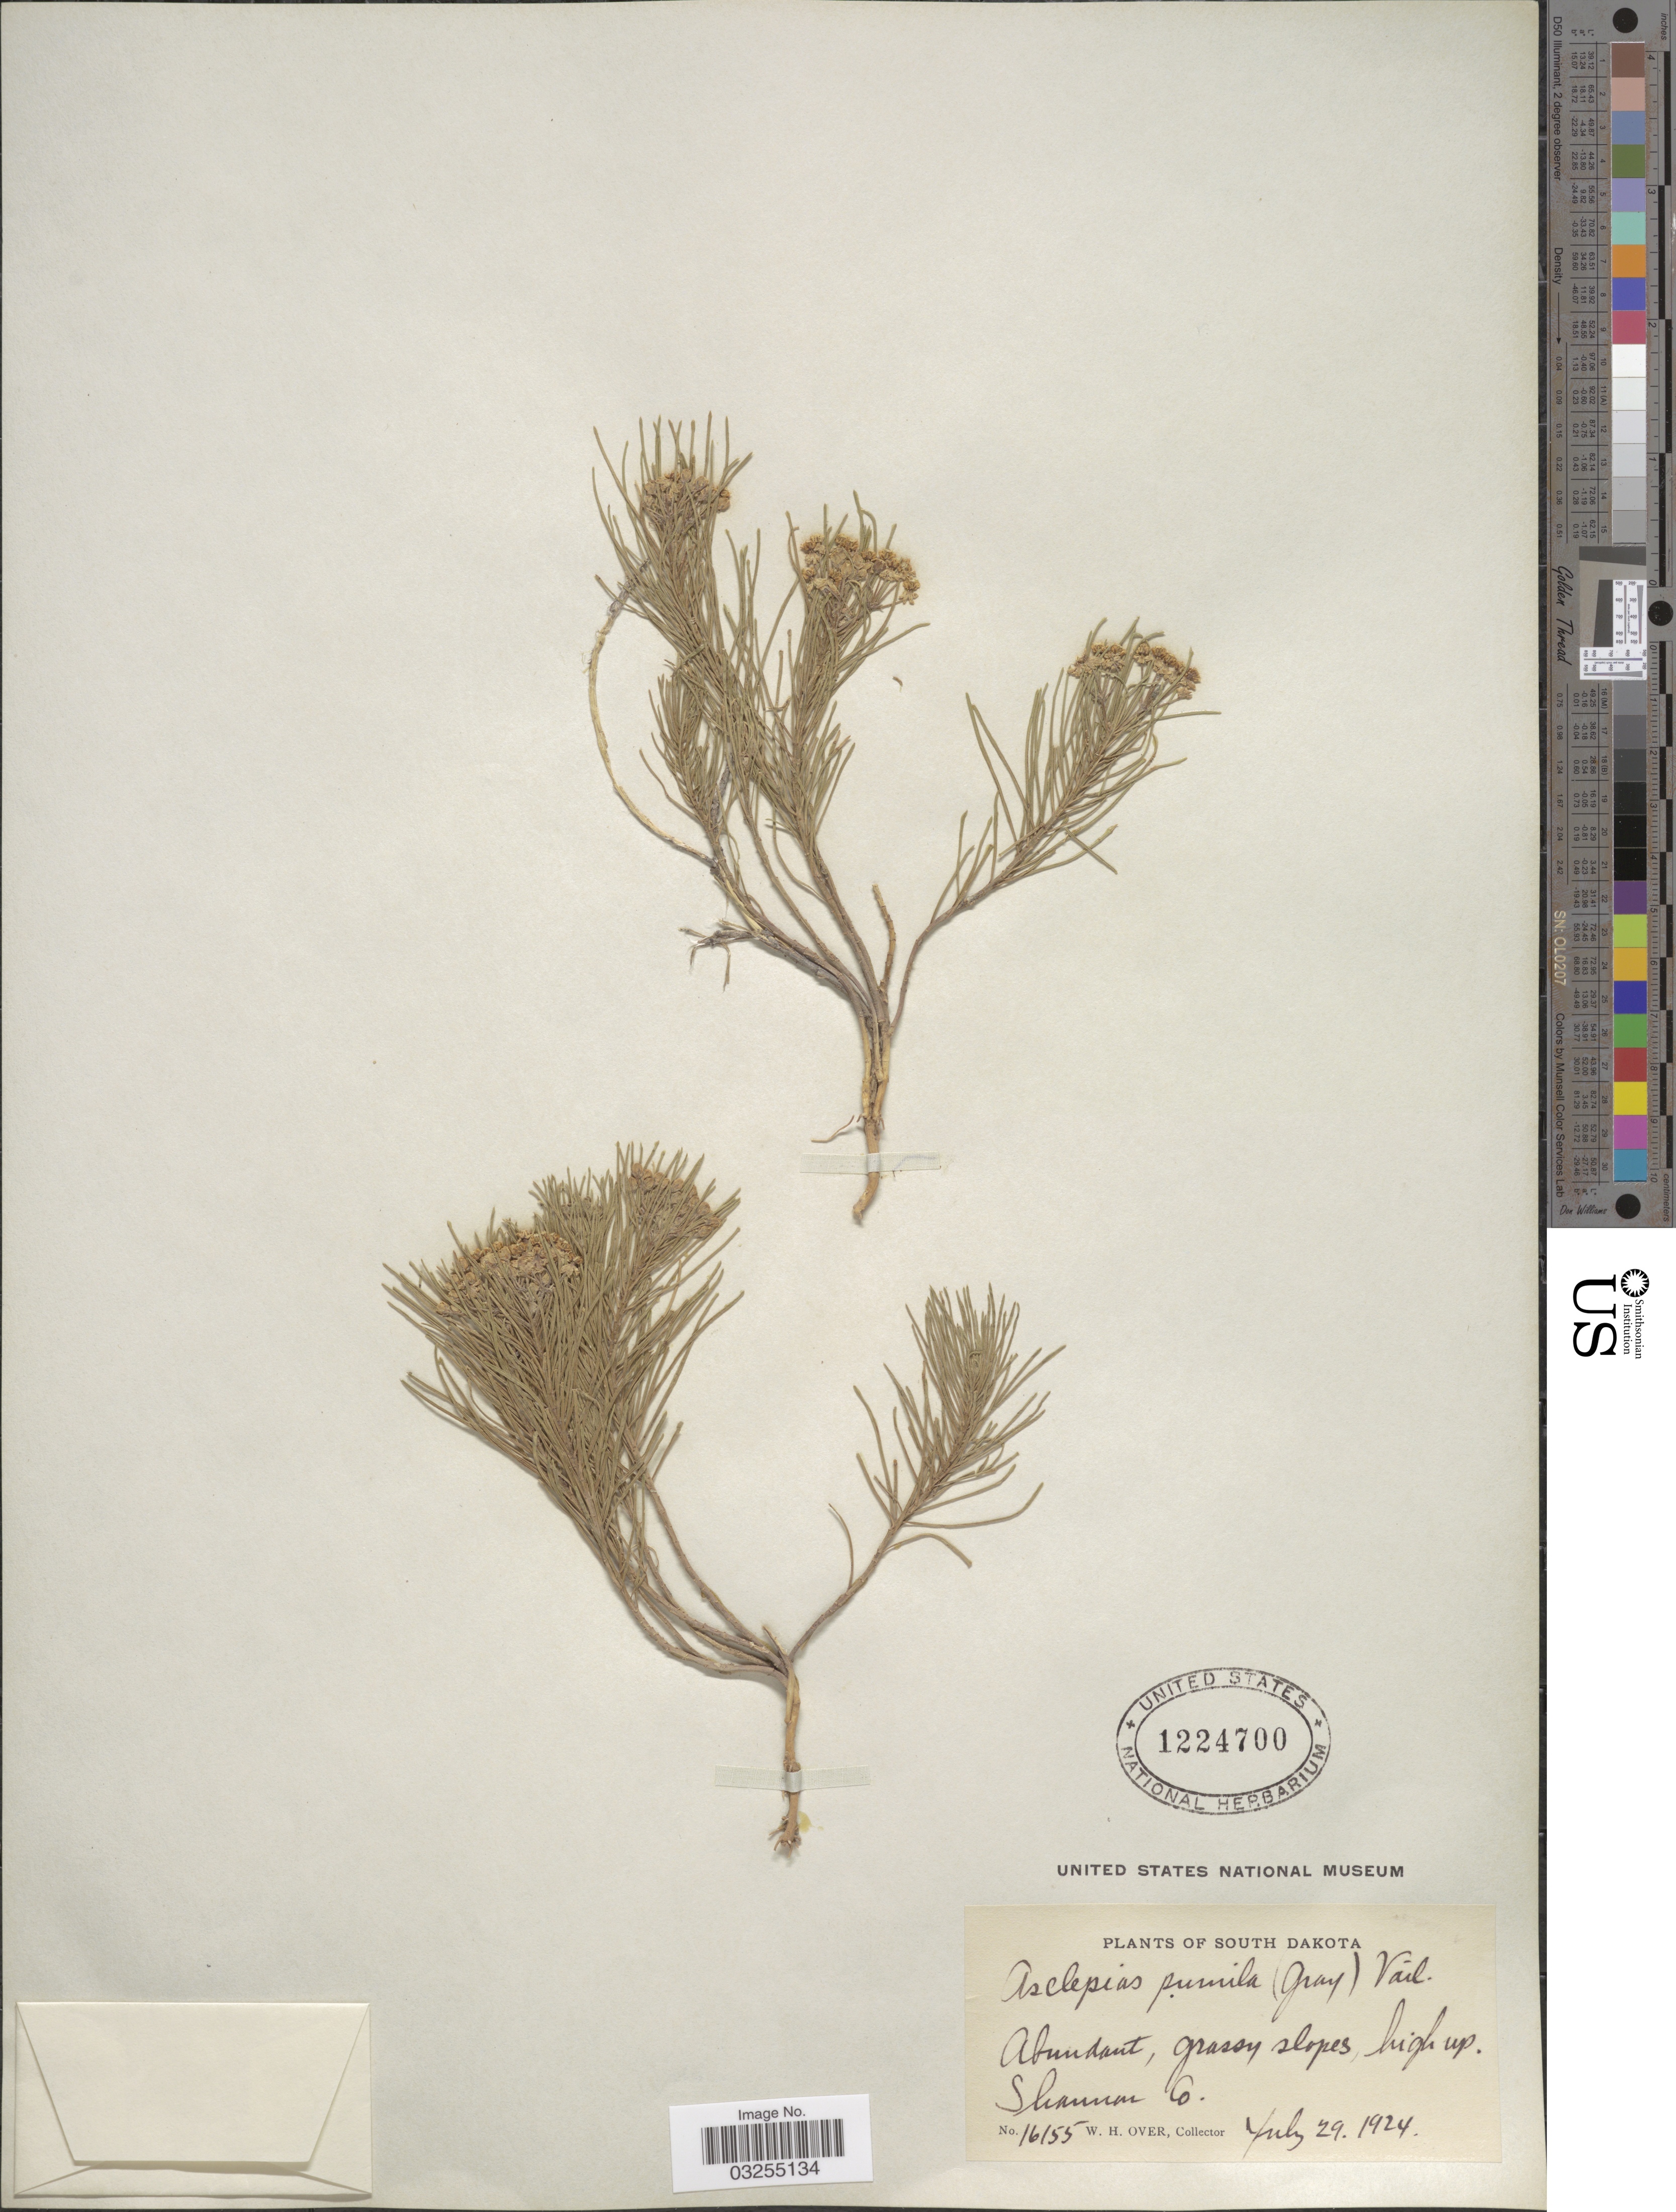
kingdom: Plantae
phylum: Tracheophyta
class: Magnoliopsida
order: Gentianales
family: Apocynaceae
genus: Asclepias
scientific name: Asclepias pumila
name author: (A. Gray) Vail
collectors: W. Over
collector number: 16155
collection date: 1924-07-29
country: United States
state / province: South Dakota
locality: Shannon Co.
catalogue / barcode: US 1224700